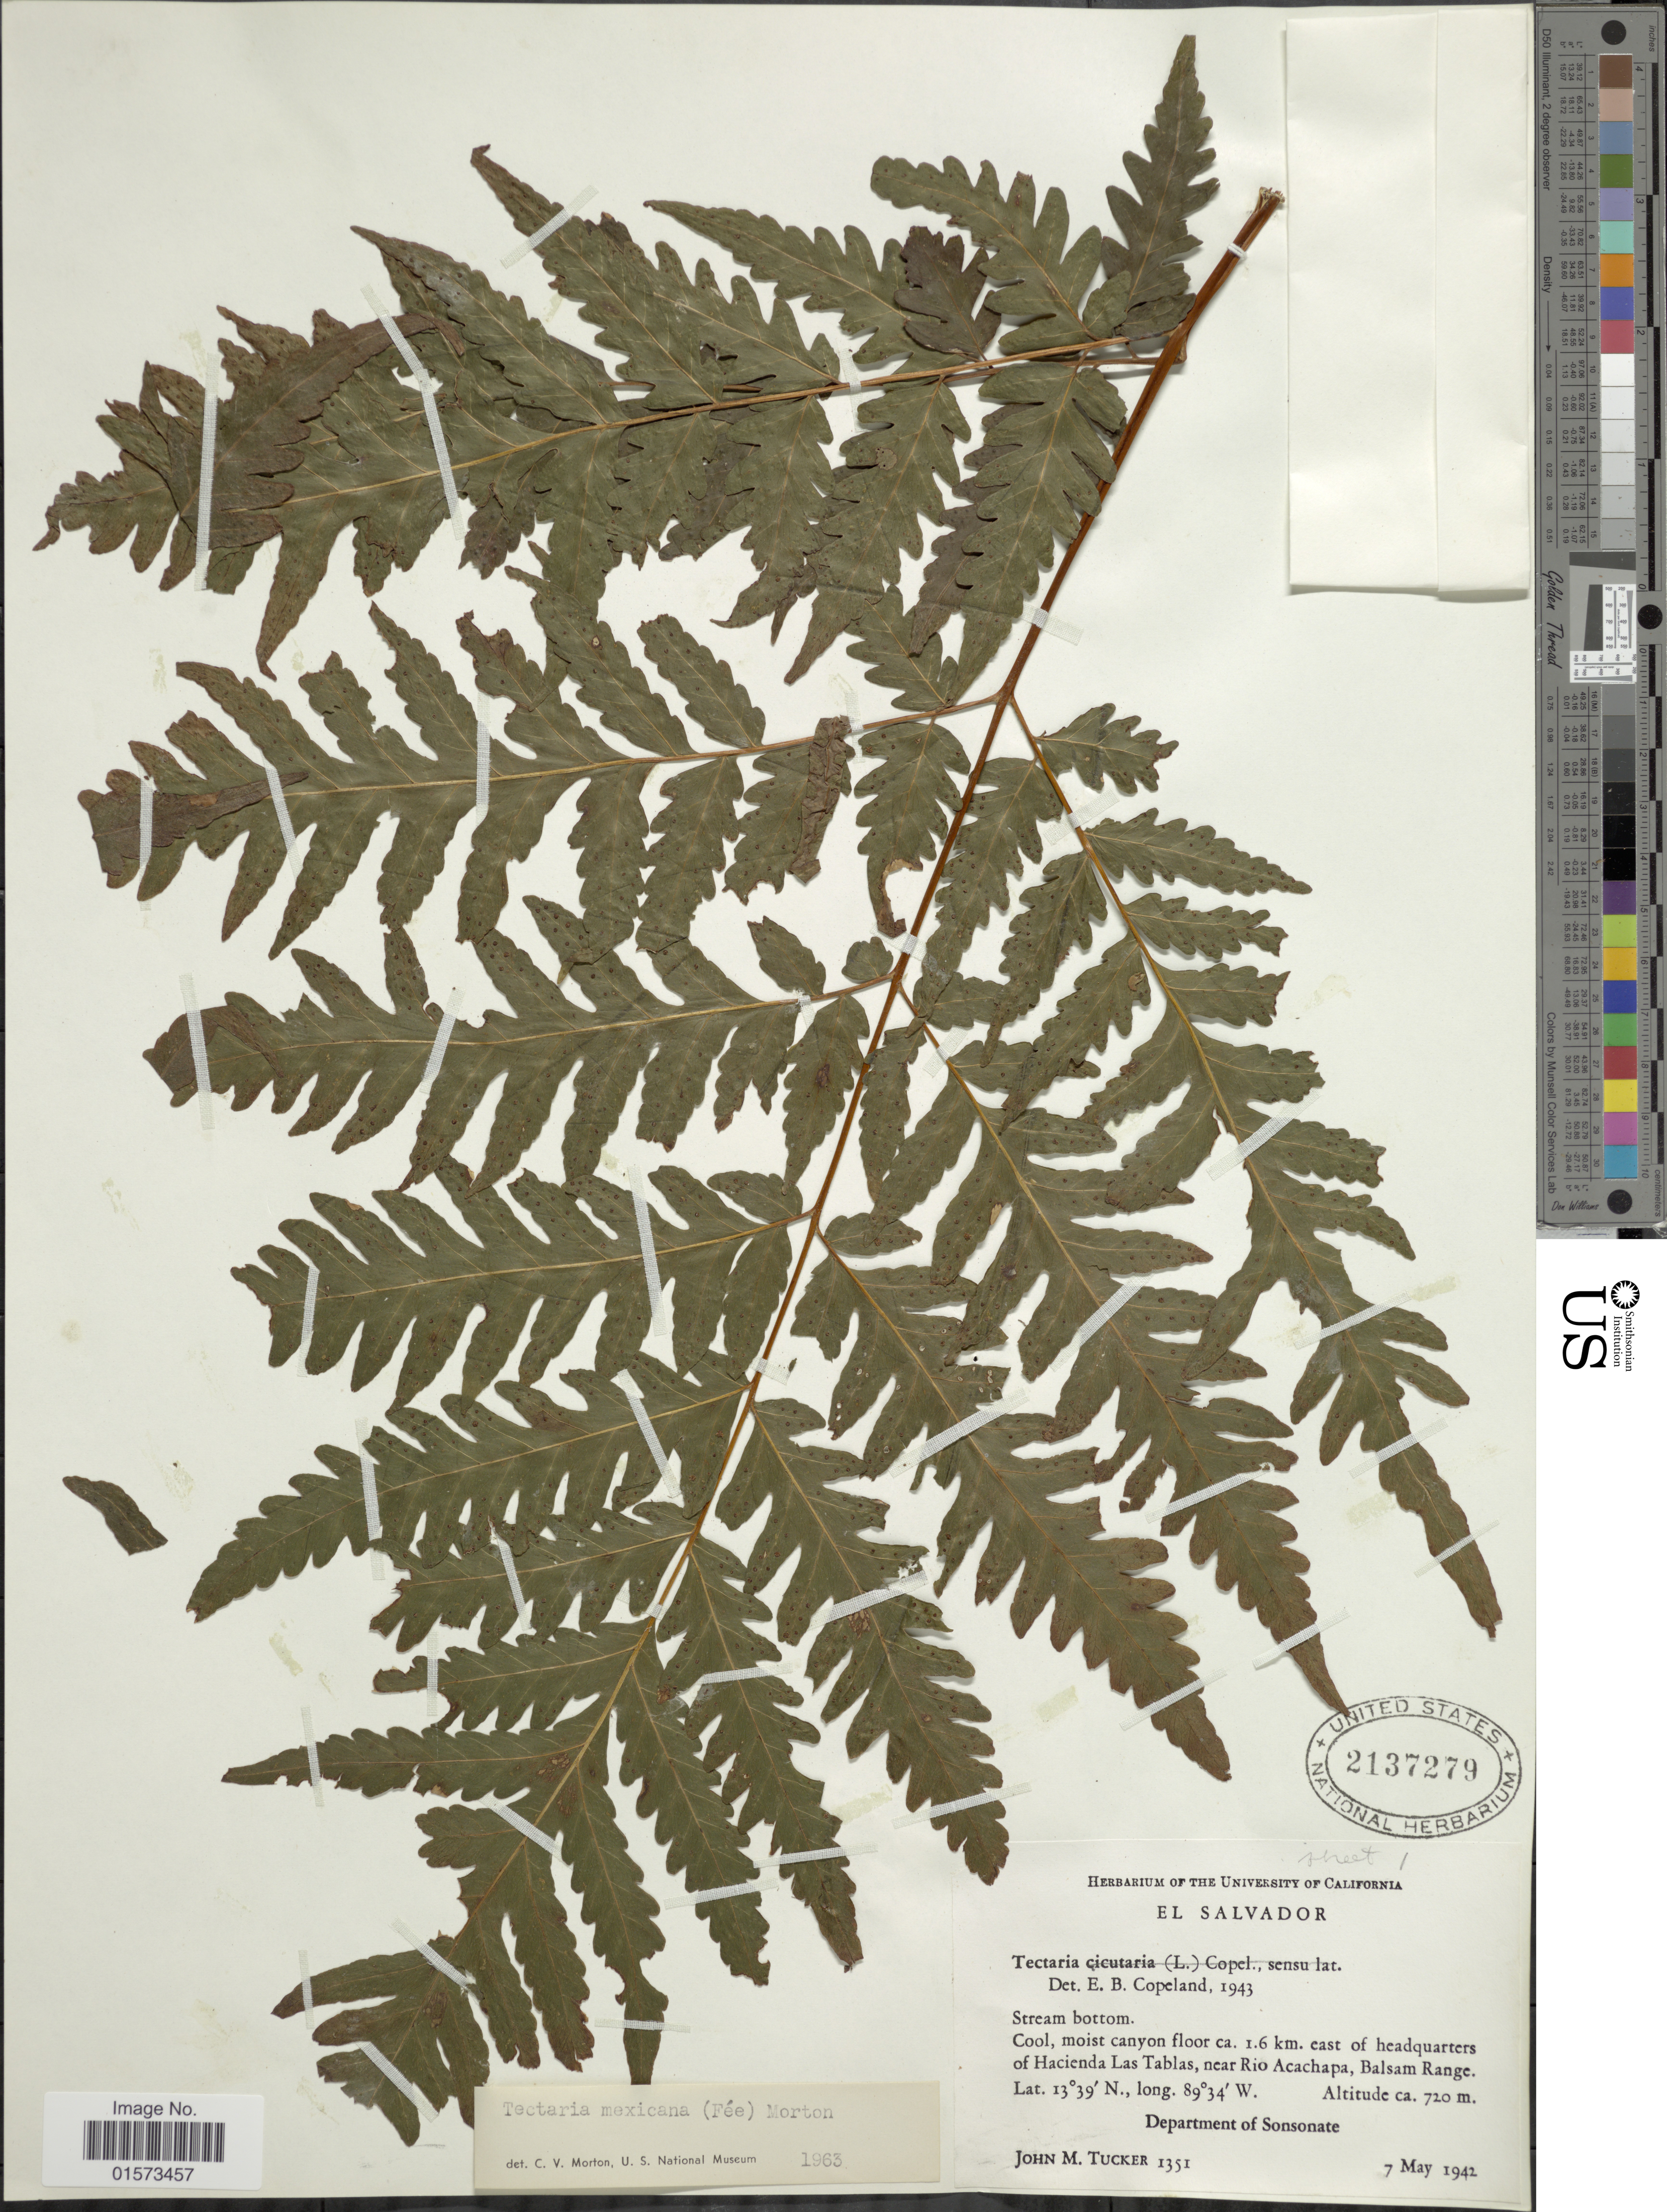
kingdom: Plantae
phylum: Tracheophyta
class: Polypodiopsida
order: Polypodiales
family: Tectariaceae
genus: Tectaria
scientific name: Tectaria mexicana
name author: (Fée) C.V. Morton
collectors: J. M. Tucker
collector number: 1351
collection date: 1942-05-07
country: El Salvador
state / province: Sonsonate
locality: Cool, moist canyon floor, 1.6 km east of headquarters of Hacienda Las Tablas, near Rio Acachapa, Balsam Range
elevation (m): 720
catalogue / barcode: US 2137279